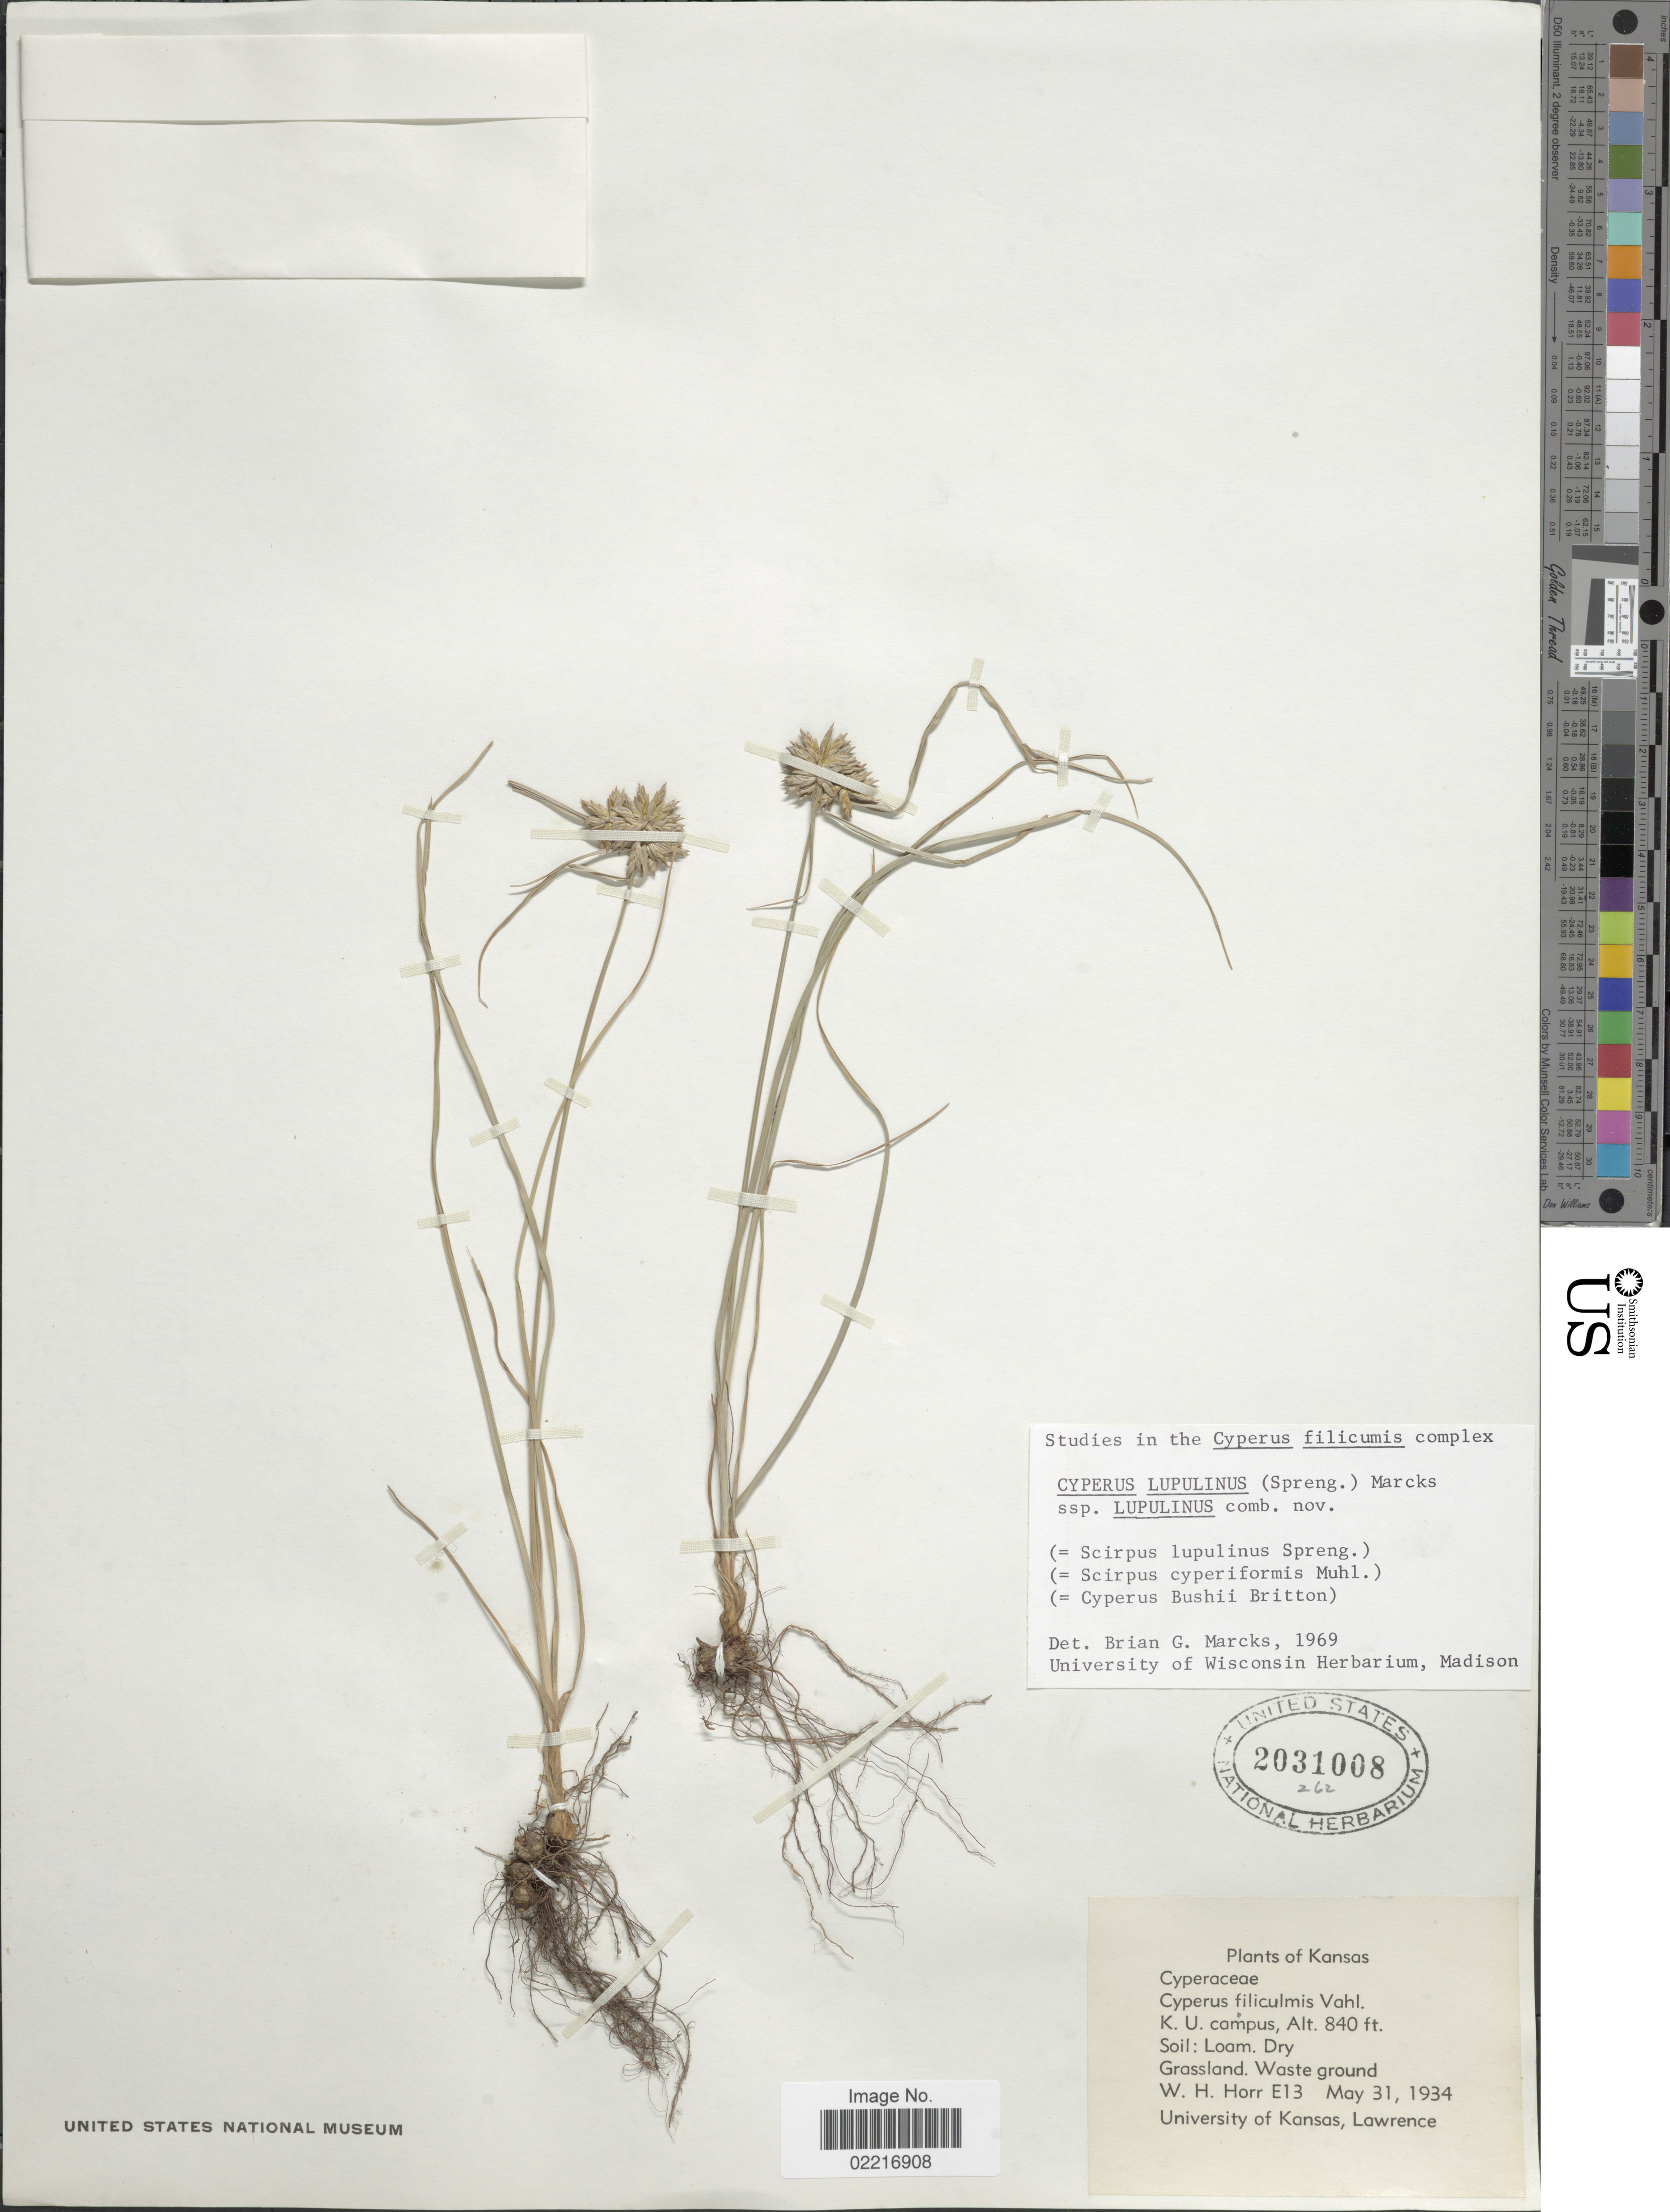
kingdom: Plantae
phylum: Tracheophyta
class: Liliopsida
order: Poales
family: Cyperaceae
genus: Cyperus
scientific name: Cyperus lupulinus subsp. lupulinus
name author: (Spreng.) Marcks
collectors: W. H. Horr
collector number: E13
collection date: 1934-05-31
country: United States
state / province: Kansas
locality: K.U. campus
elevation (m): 256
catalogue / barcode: US 2031008